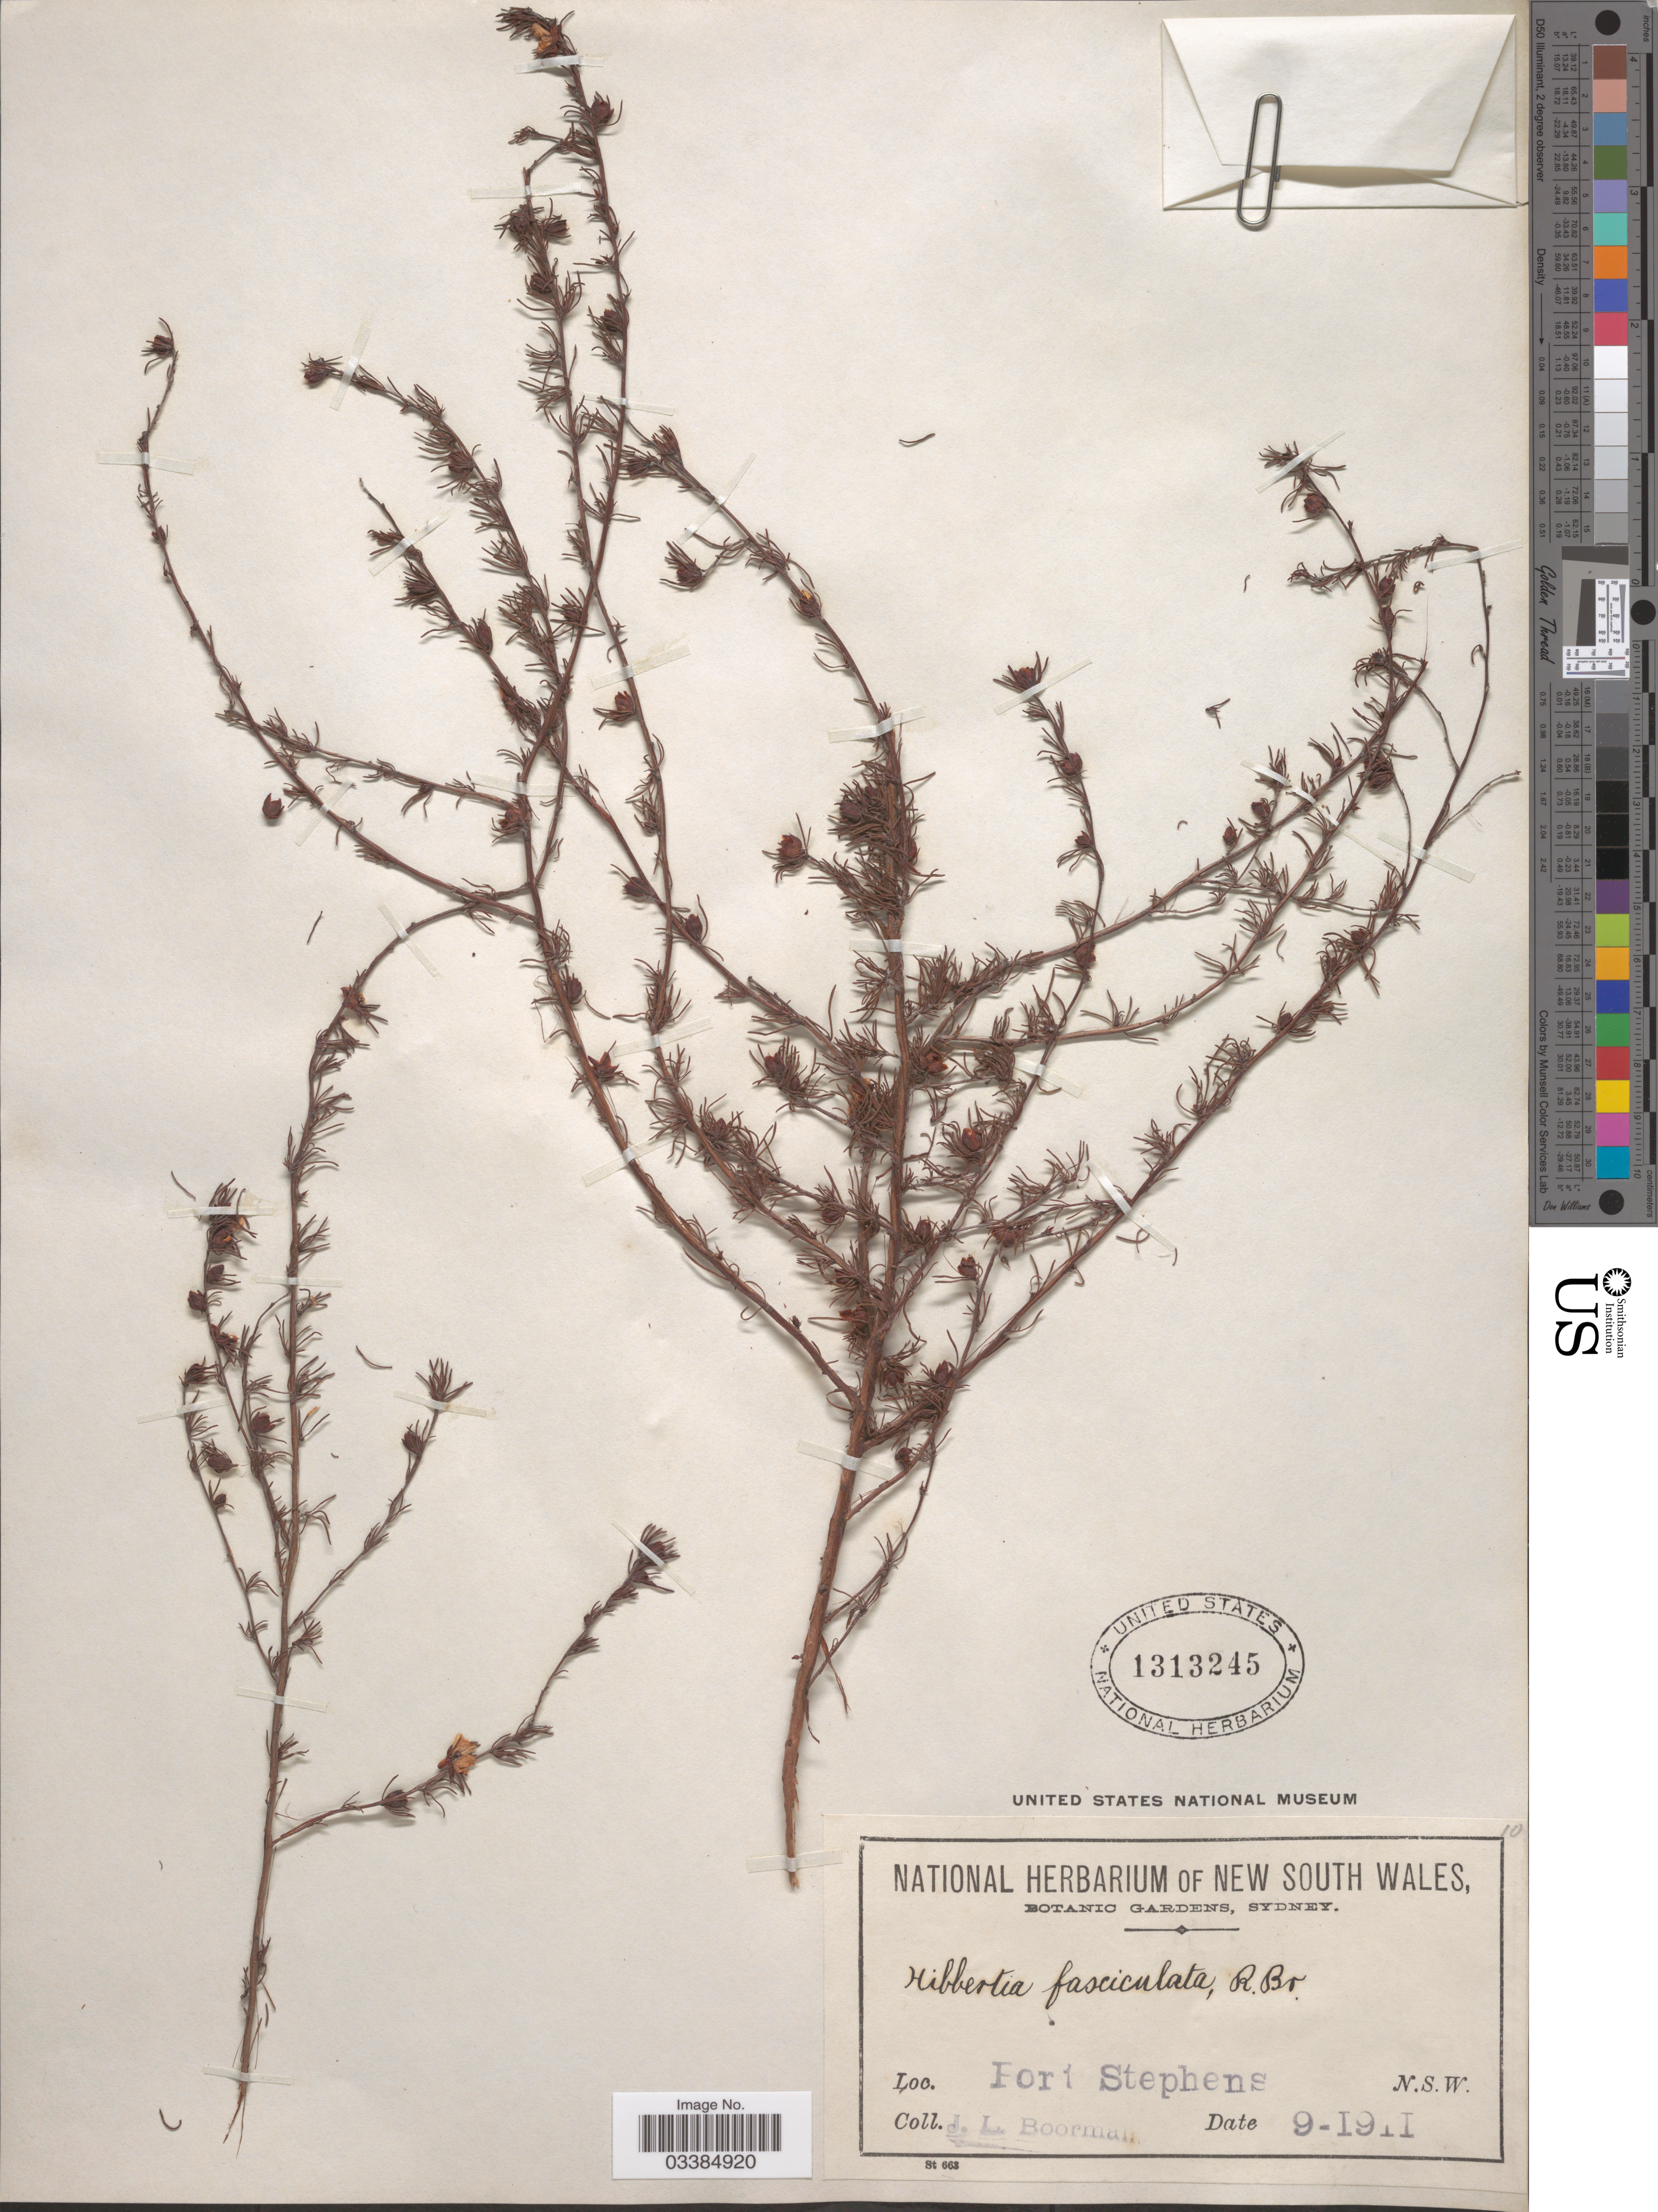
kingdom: Plantae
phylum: Tracheophyta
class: Magnoliopsida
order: Dilleniales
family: Dilleniaceae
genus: Hibbertia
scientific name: Hibbertia fasciculata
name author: R. Br. ex DC.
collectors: J. Boorman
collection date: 1911-09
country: Australia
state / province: New South Wales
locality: Port Stephens.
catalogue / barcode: US 1313245